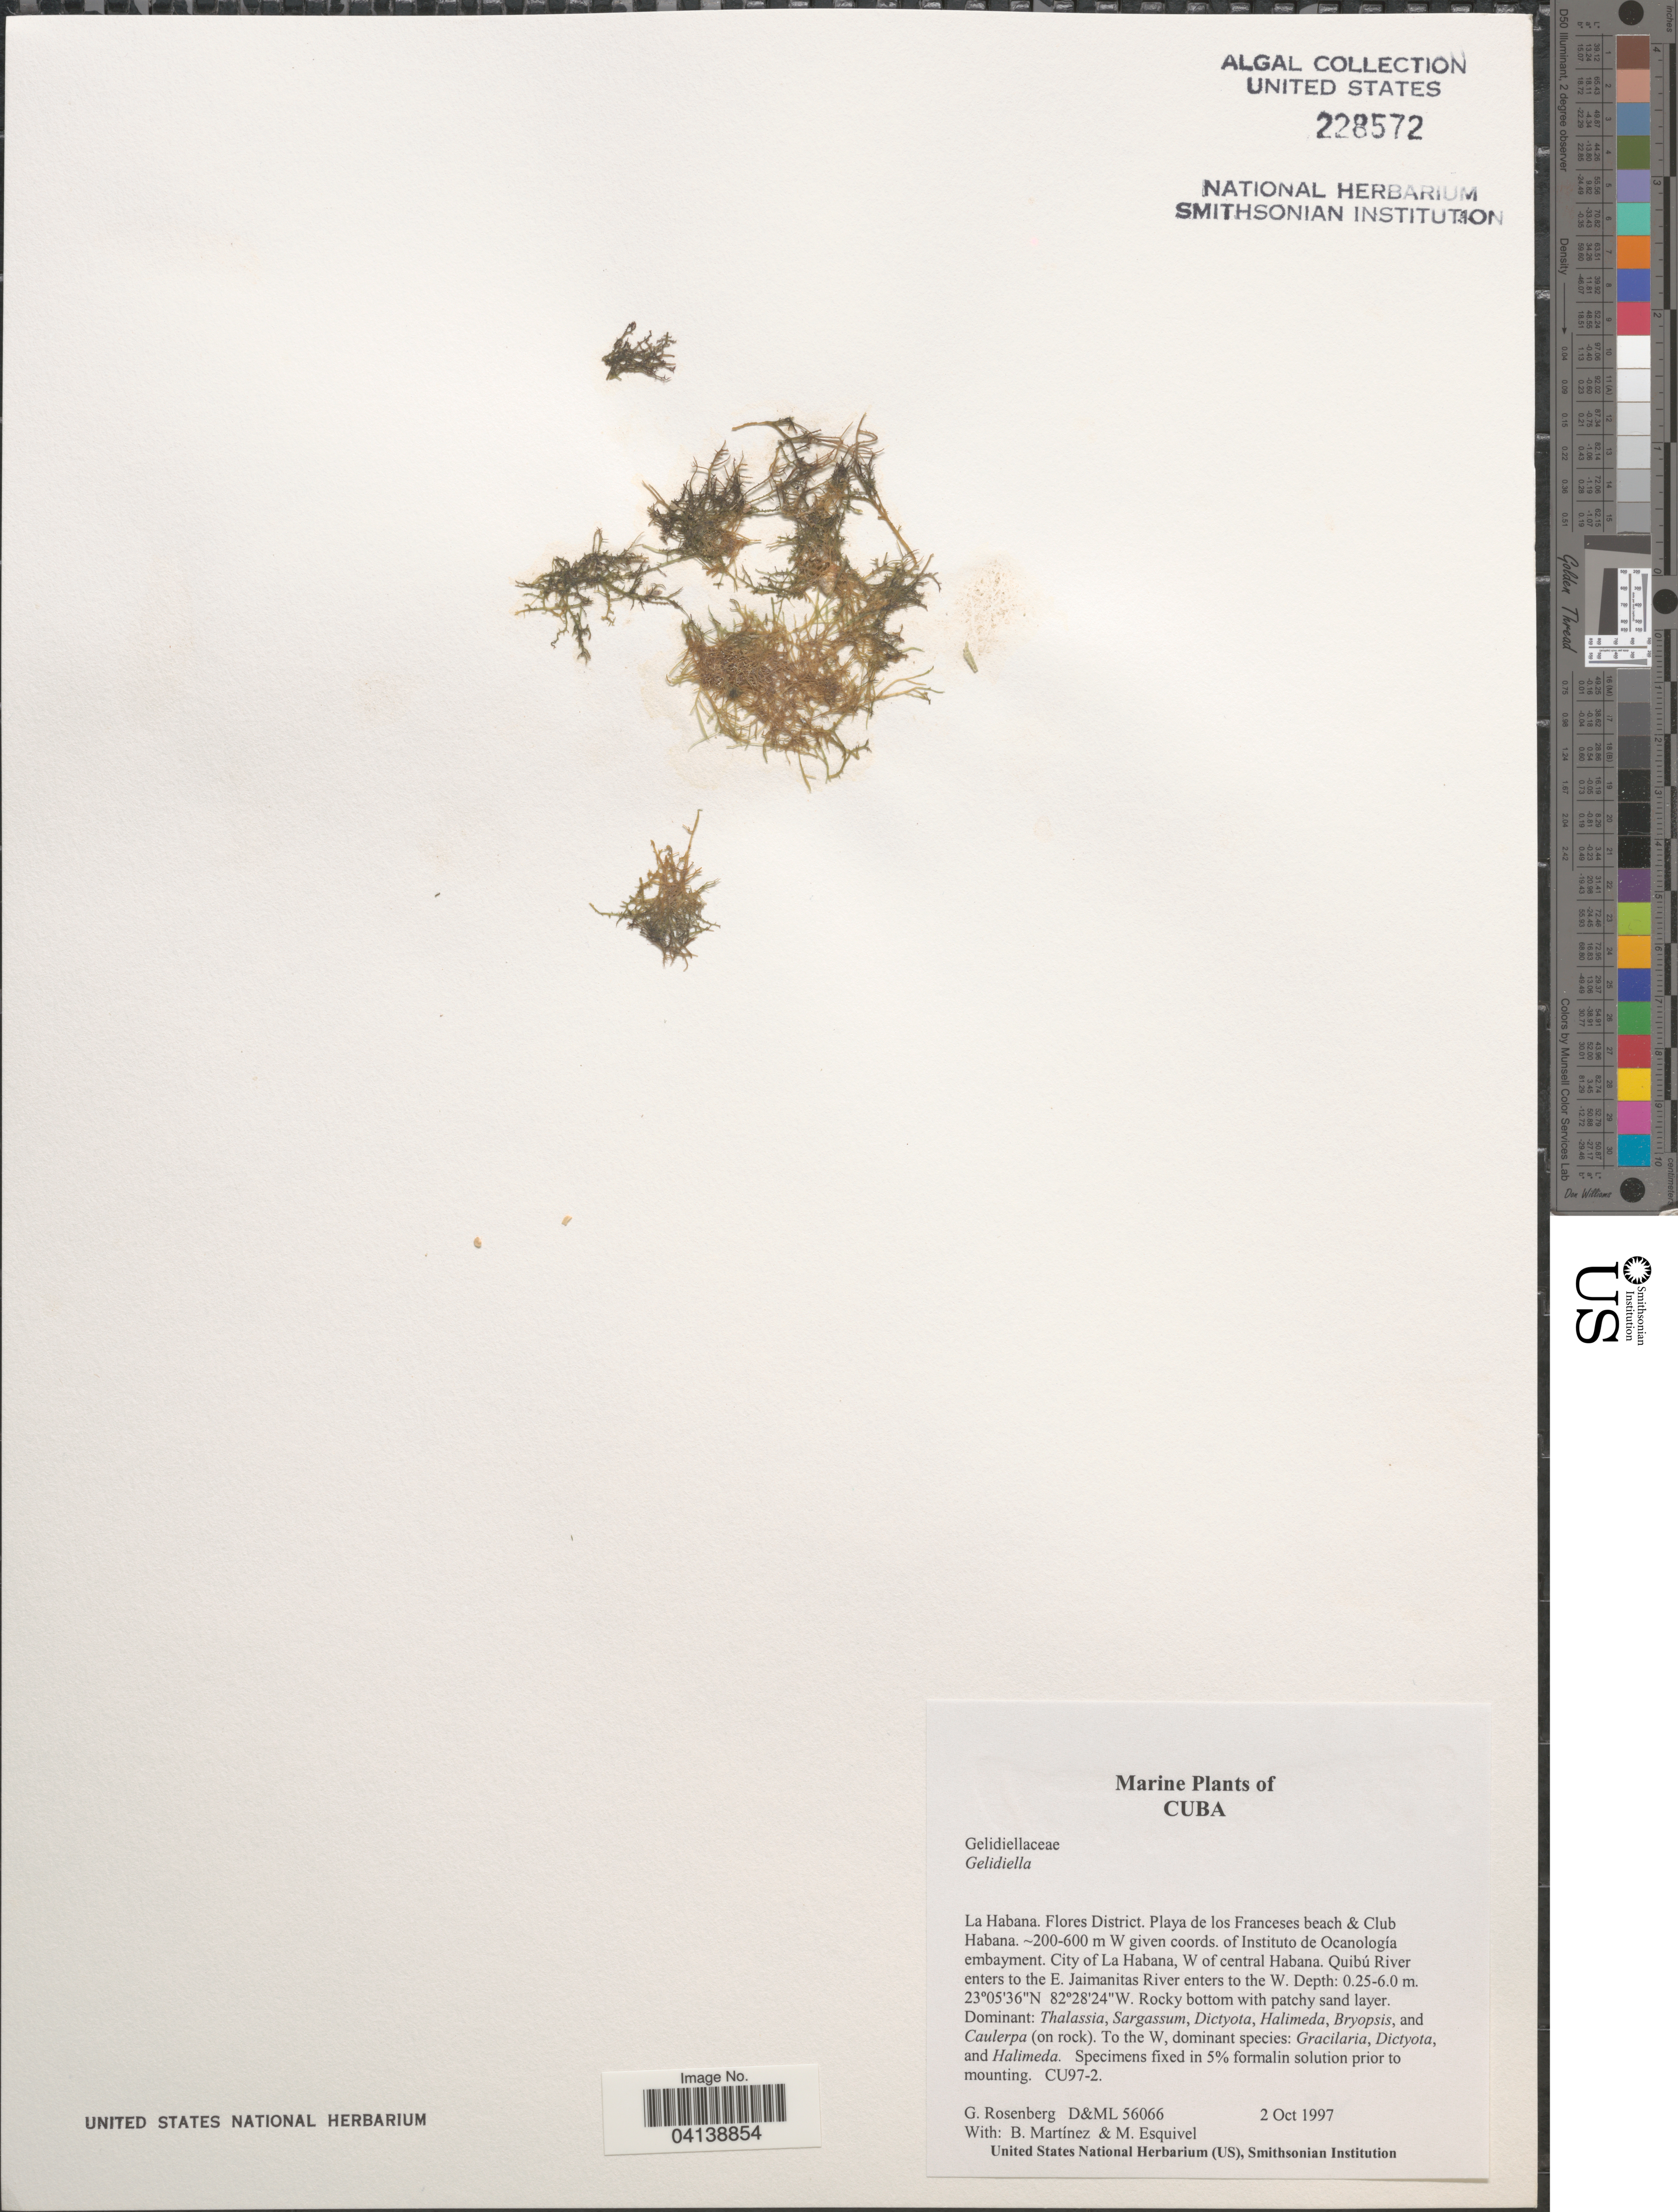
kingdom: Plantae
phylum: Rhodophyta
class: Florideophyceae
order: Gelidiales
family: Gelidiellaceae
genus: Gelidiella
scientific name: Gelidiella sp.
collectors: G. Rosenberg, B. Martinez & M. Esquivel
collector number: D&ML56066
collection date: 1997-10-02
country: Cuba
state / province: La Habana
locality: Flores District. Playa de los Franceses beach & Club Habana. W given coords. of Instituto de Oceanología embayment. City of La Habana, W of central Havana. Quibú River enters to the E. Jaimanitas River enters to the W.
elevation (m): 200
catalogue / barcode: US 228572